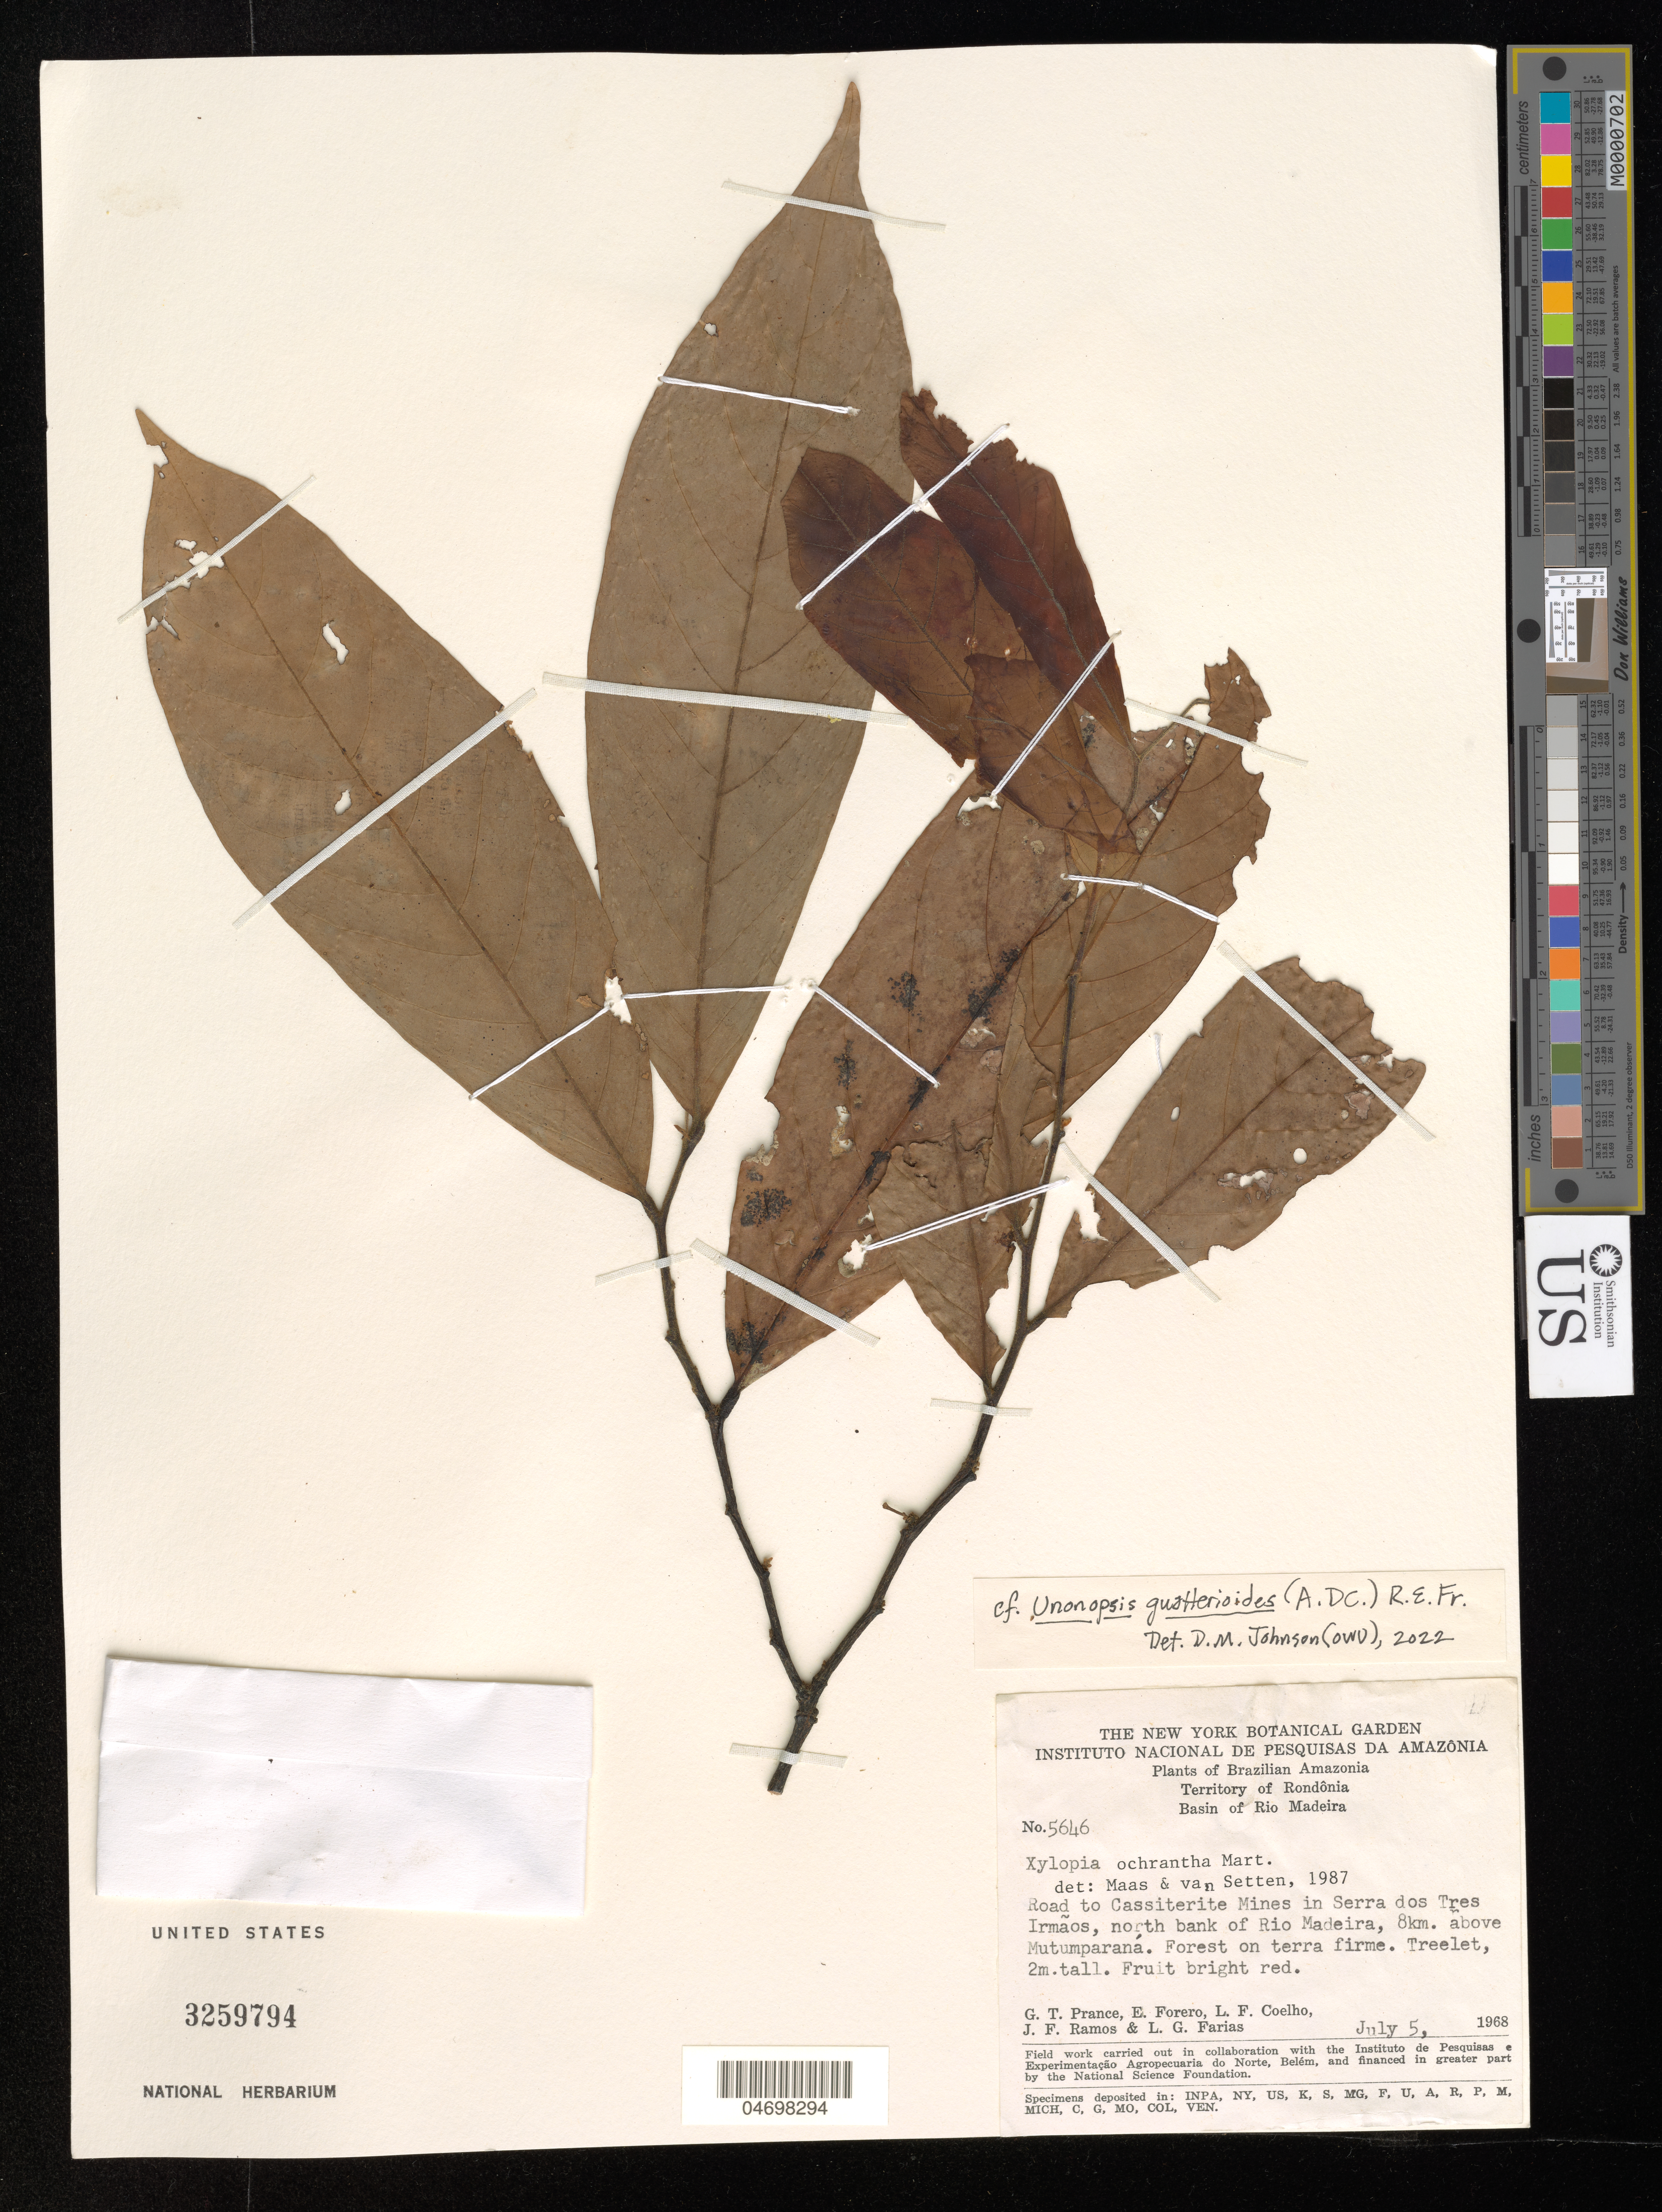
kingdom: Plantae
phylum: Tracheophyta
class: Magnoliopsida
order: Magnoliales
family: Annonaceae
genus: Unonopsis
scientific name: Unonopsis guatterioides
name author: (A. DC.) R.E. Fr.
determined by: Johnson, D. M.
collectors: G. T. Prance, E. Forero, L. Coelho, J. F. Ramos & L. G. Farias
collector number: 5646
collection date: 1968-07-05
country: Brazil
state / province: Rondônia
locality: Basin of Rio Madeira. Road to Cassiterite mines in Serra dos Tres Irmãos, north bank of Rio Madeira. 8 km above Mutumparaná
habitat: Forest on terra firme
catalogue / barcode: US 3259794